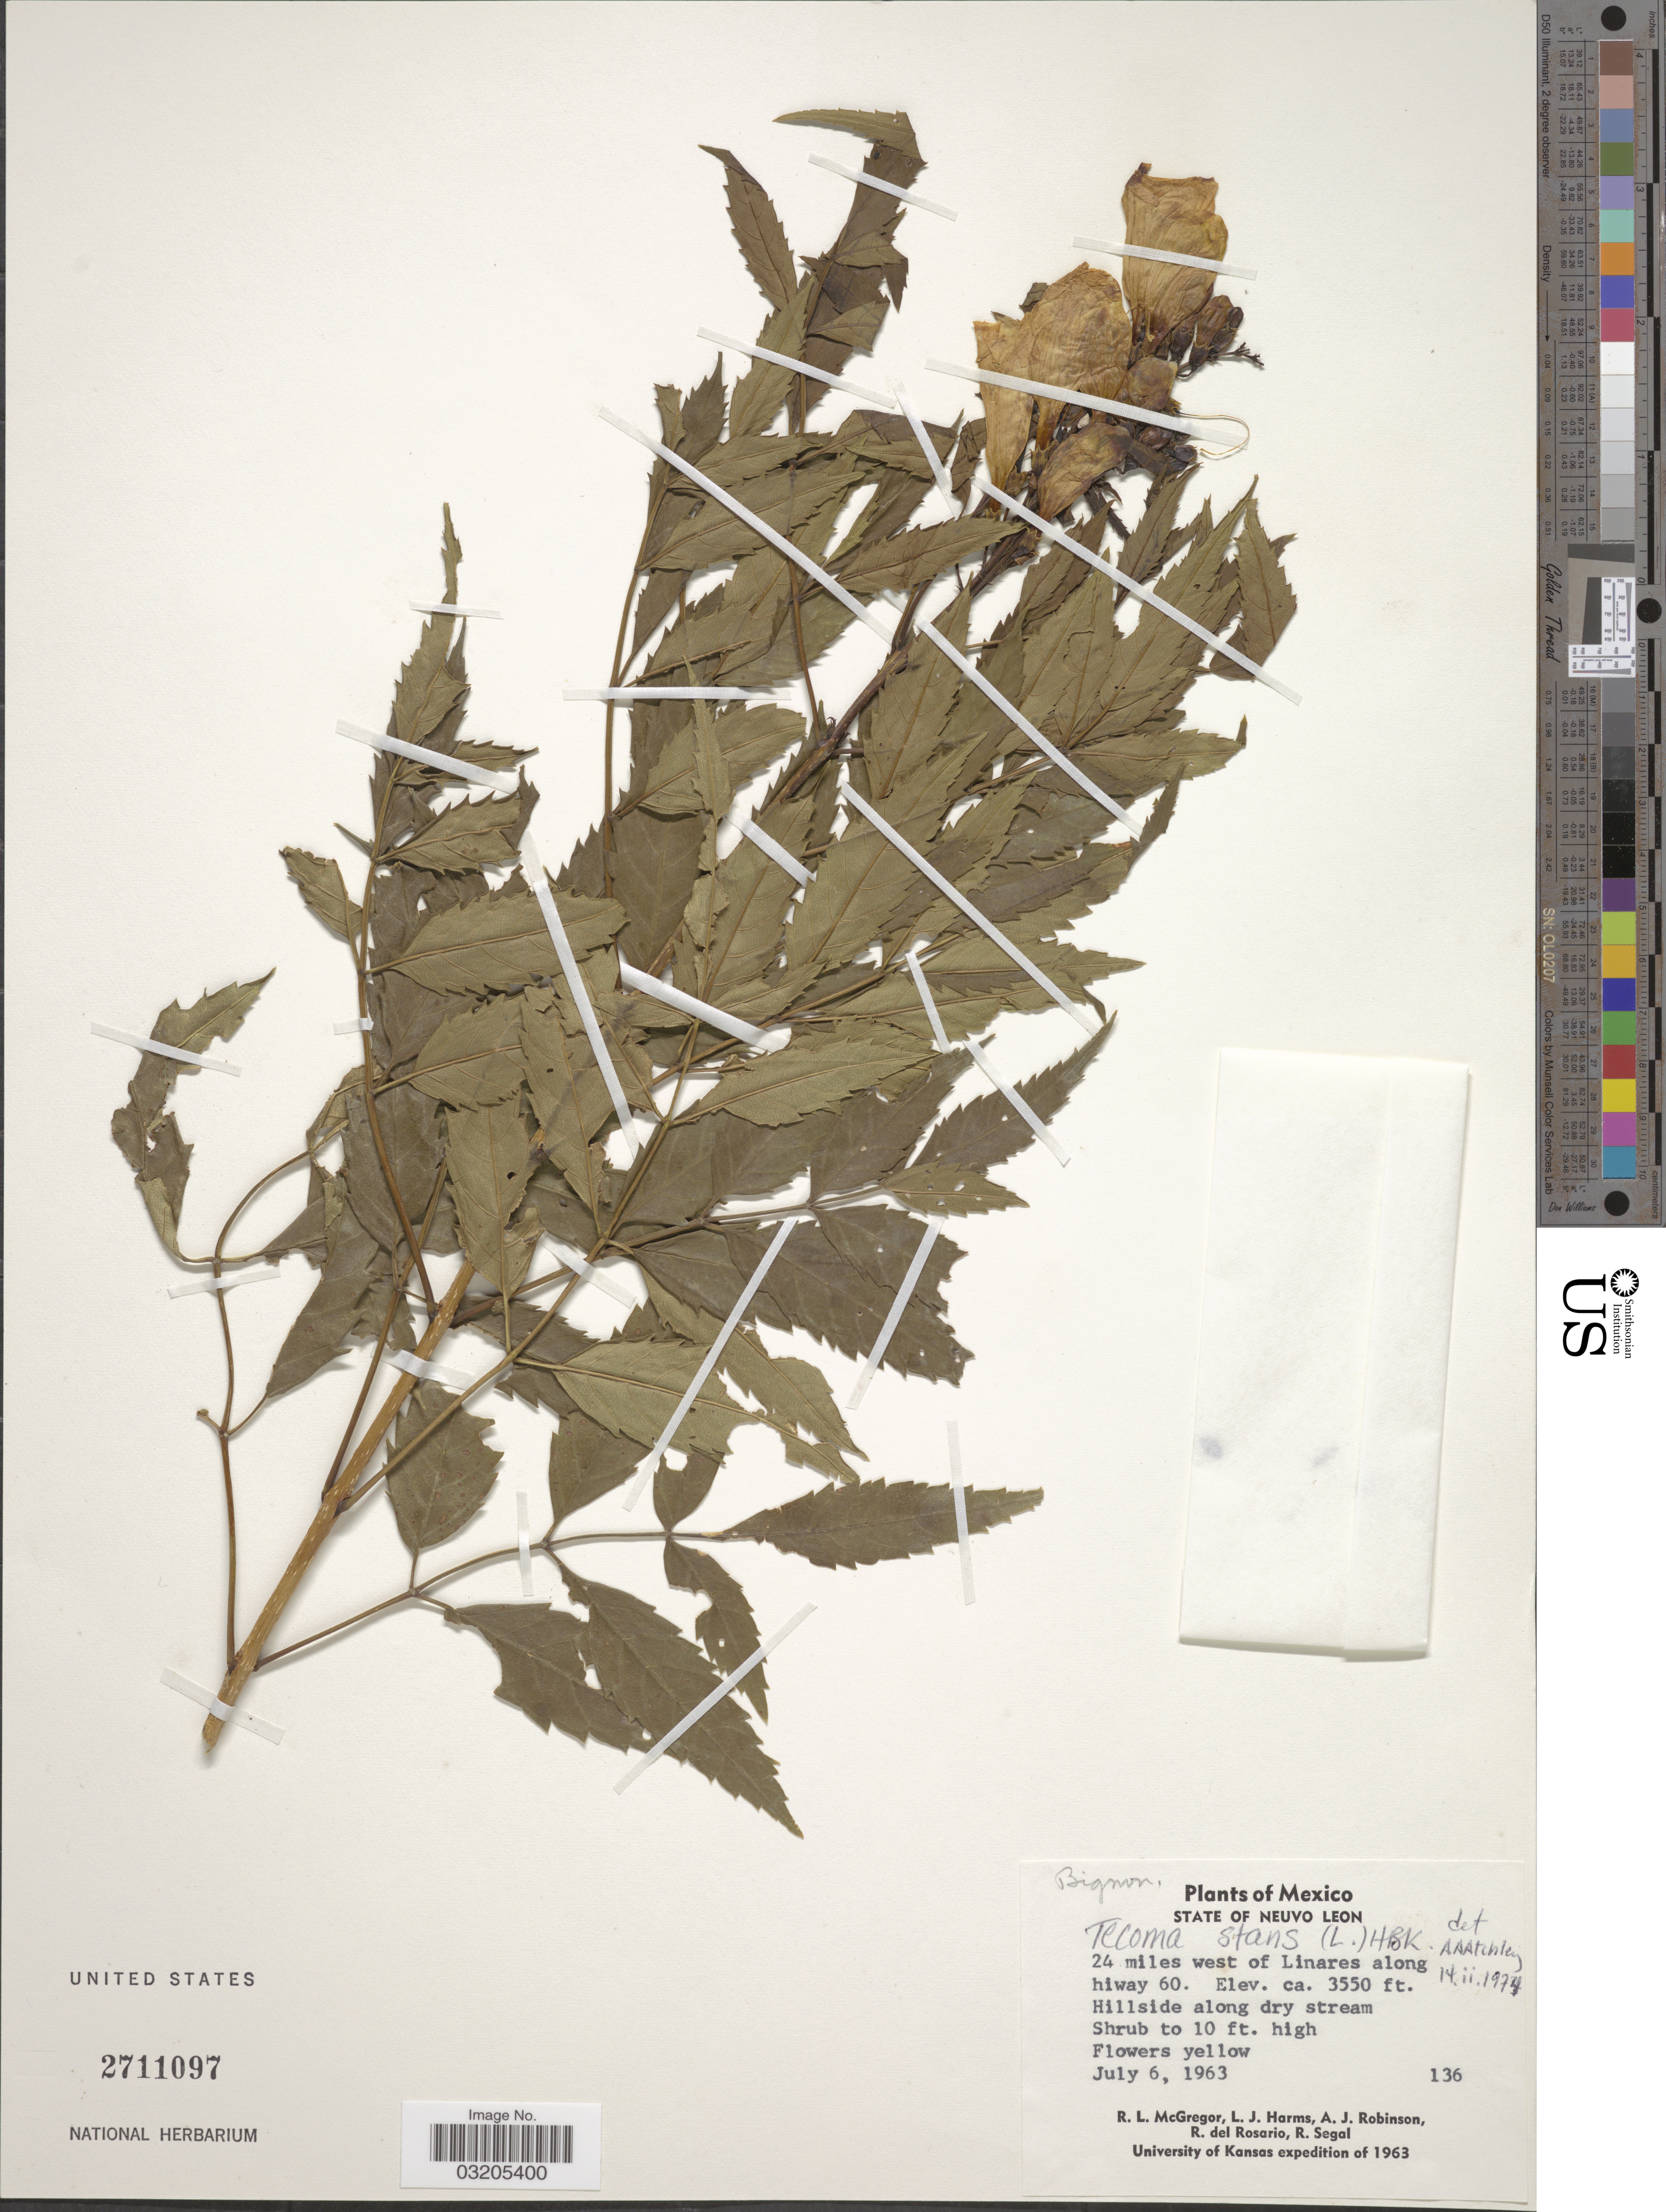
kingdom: Plantae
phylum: Tracheophyta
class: Magnoliopsida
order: Lamiales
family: Bignoniaceae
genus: Tecoma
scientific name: Tecoma stans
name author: (L.) Juss. ex Kunth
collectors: R. McGregor, L. Harms, A. J. Robinson, R. del Rosario & R. Segal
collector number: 136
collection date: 1963-07-06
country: Mexico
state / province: Nuevo León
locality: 24 miles west of Linares along hiway 60.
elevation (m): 1082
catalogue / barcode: US 2711097